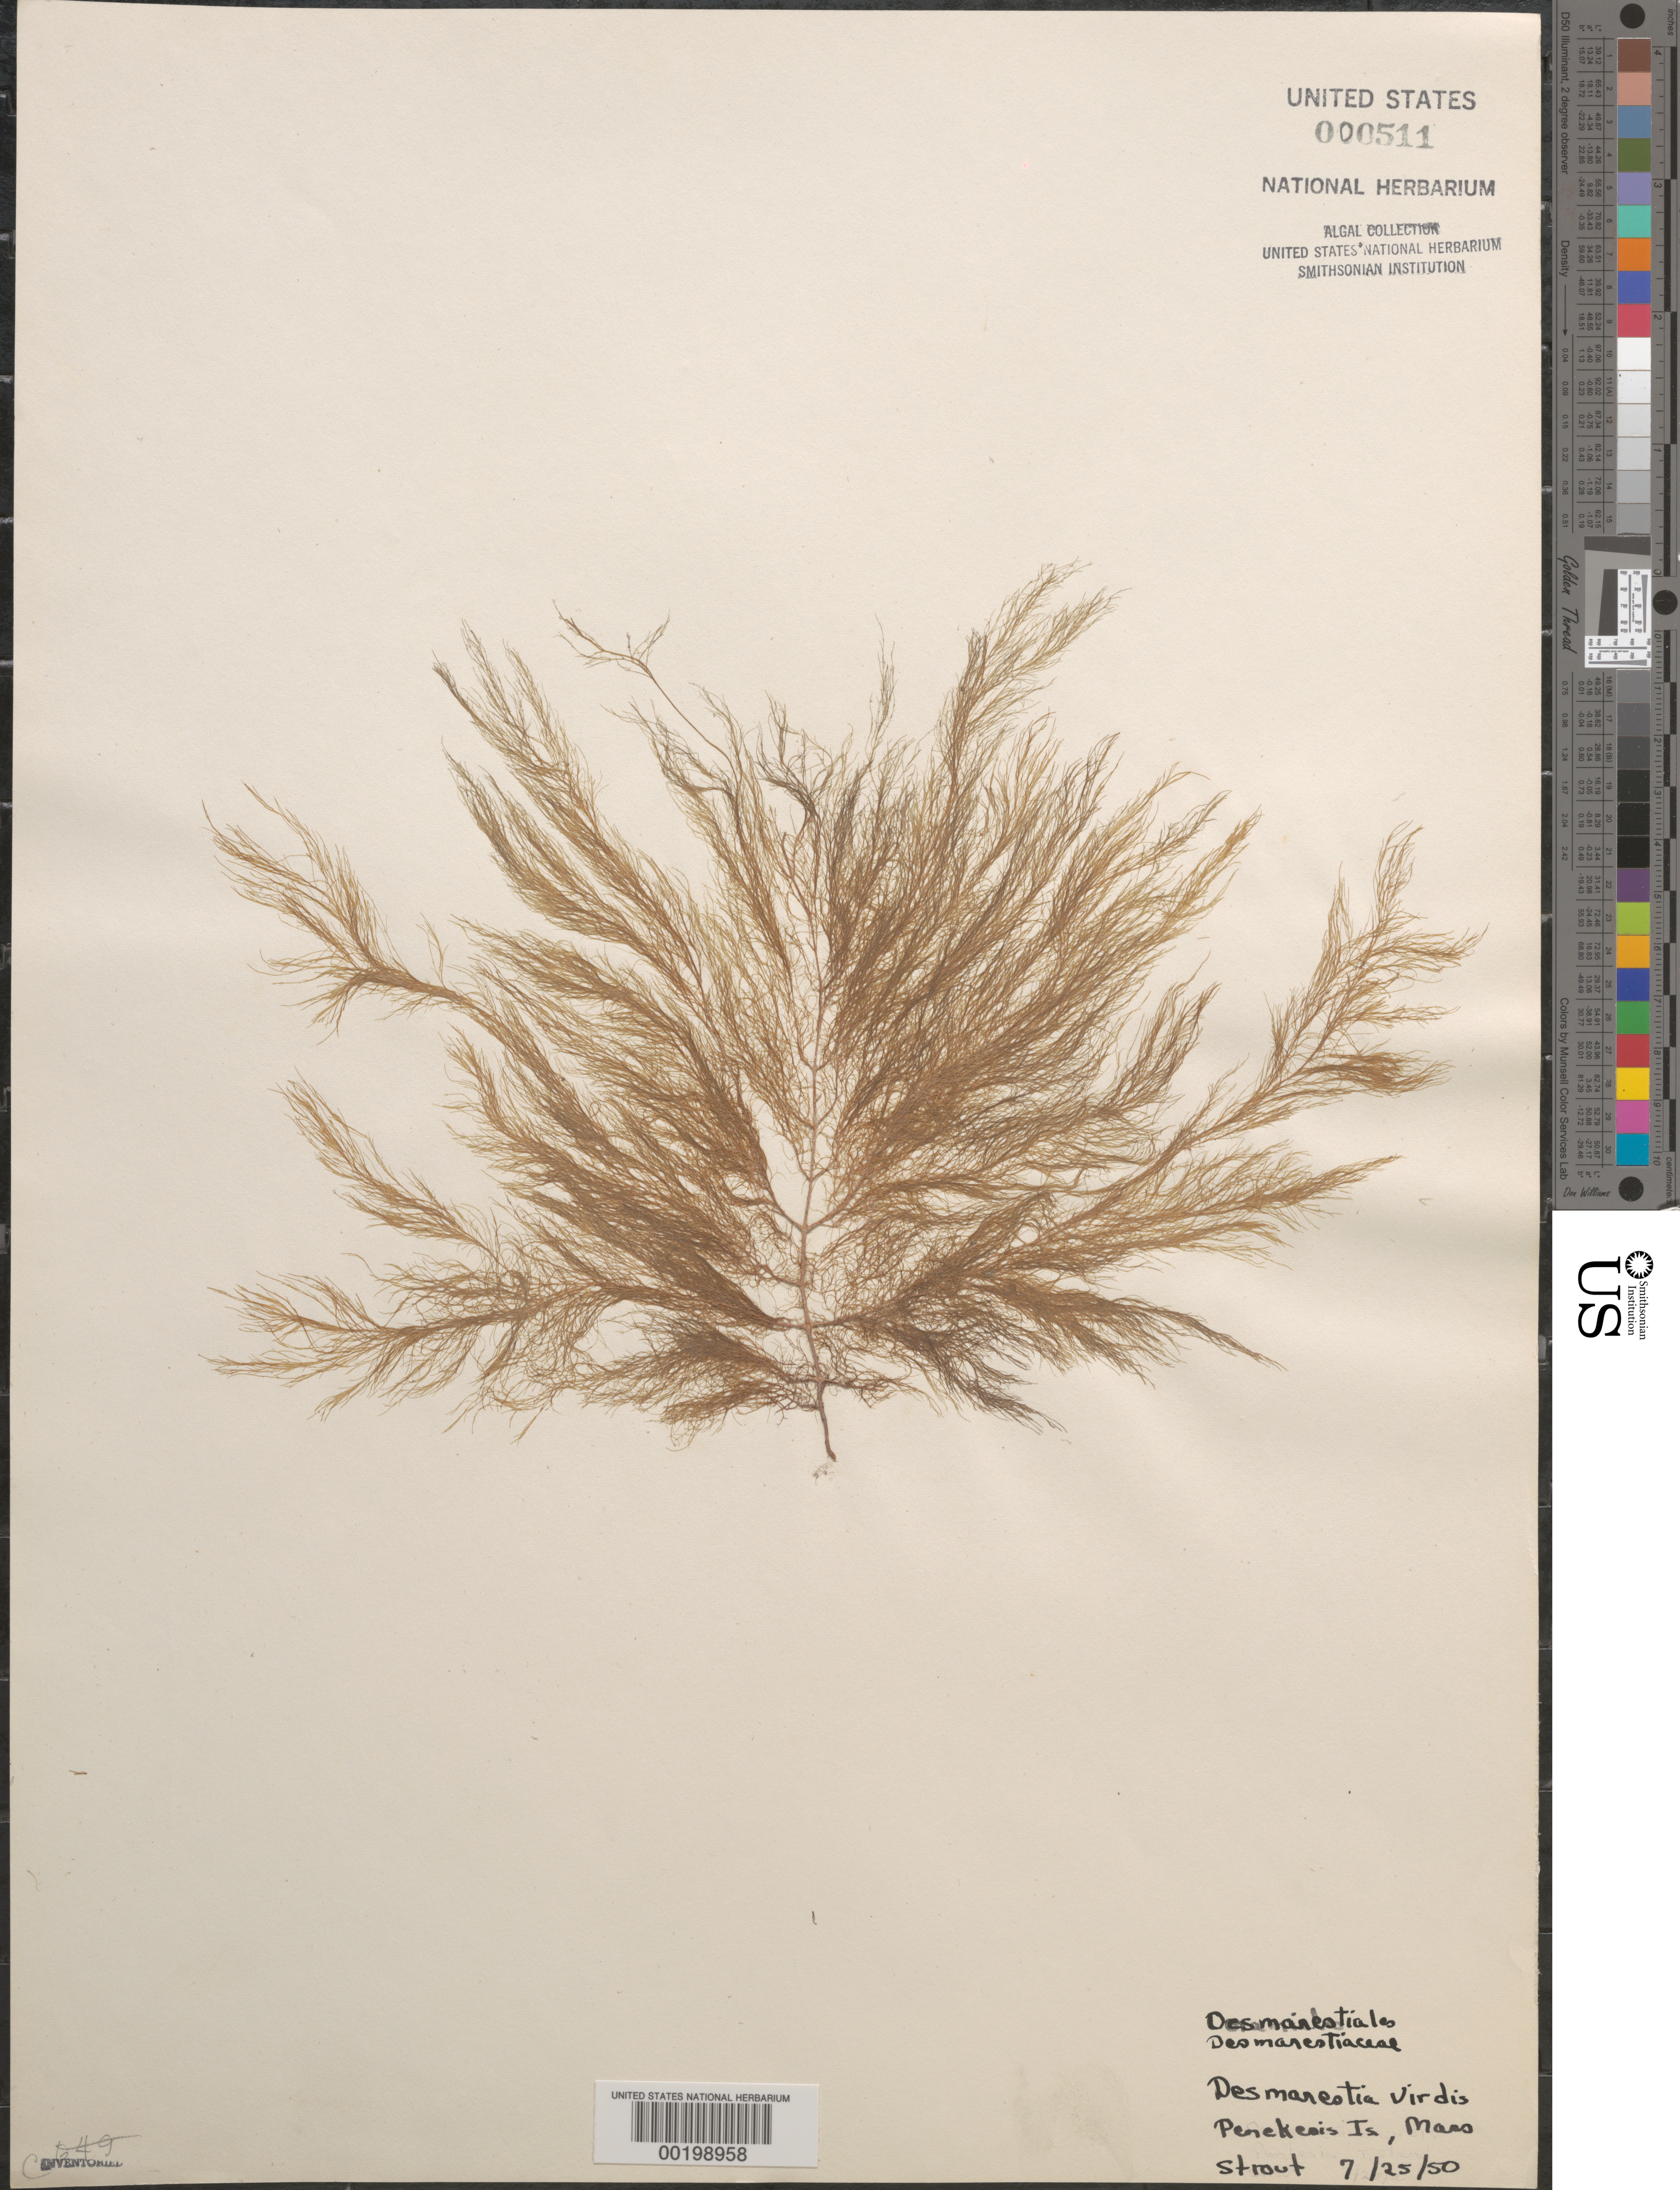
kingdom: Chromista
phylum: Ochrophyta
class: Phaeophyceae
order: Desmarestiales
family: Desmarestiaceae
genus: Desmarestia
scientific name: Desmarestia viridis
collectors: P. Strout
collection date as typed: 25 Jul 1950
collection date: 1950-07-25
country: United States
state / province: Massachusetts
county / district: Dukes County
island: Penikese Island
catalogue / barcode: US 511